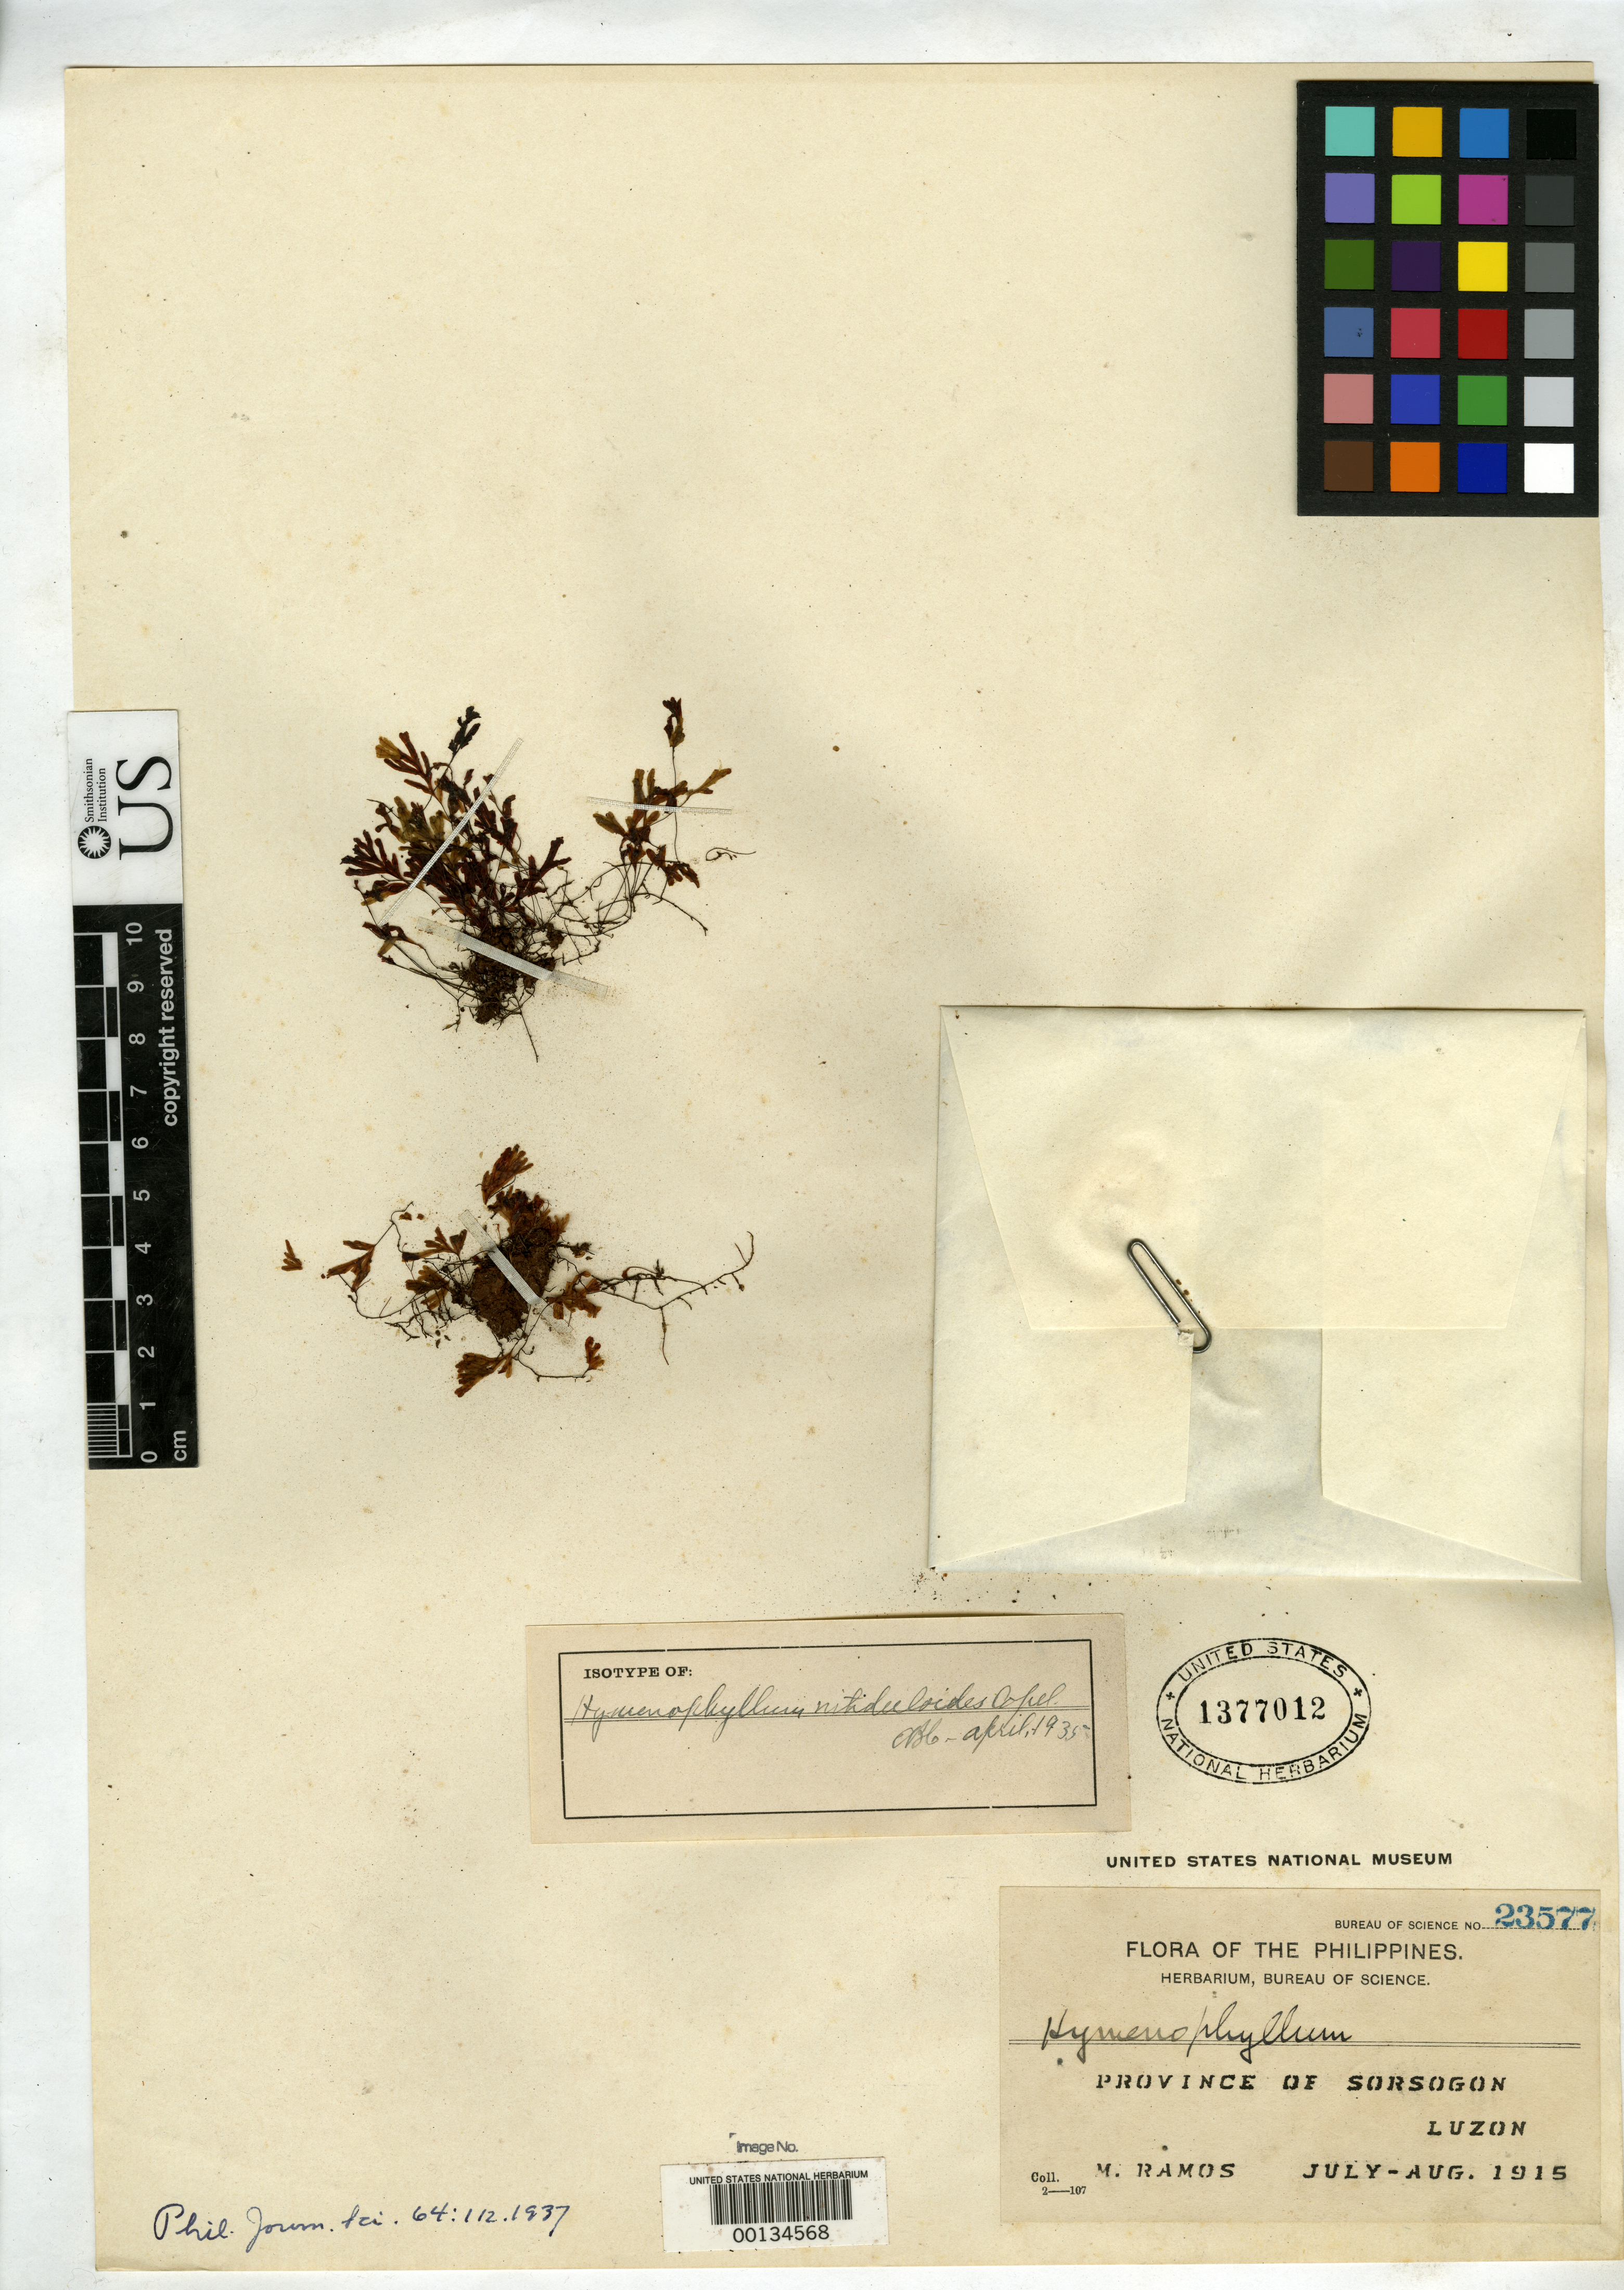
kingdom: Plantae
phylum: Tracheophyta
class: Polypodiopsida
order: Hymenophyllales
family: Hymenophyllaceae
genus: Hymenophyllum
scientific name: Hymenophyllum nitiduloides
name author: Copel.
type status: Isotype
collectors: M. Ramos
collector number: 23577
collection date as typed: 09 Sep 1915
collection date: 1915-09-09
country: Philippines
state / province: Bicol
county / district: Sorsogon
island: Luzon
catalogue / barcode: US 1377012